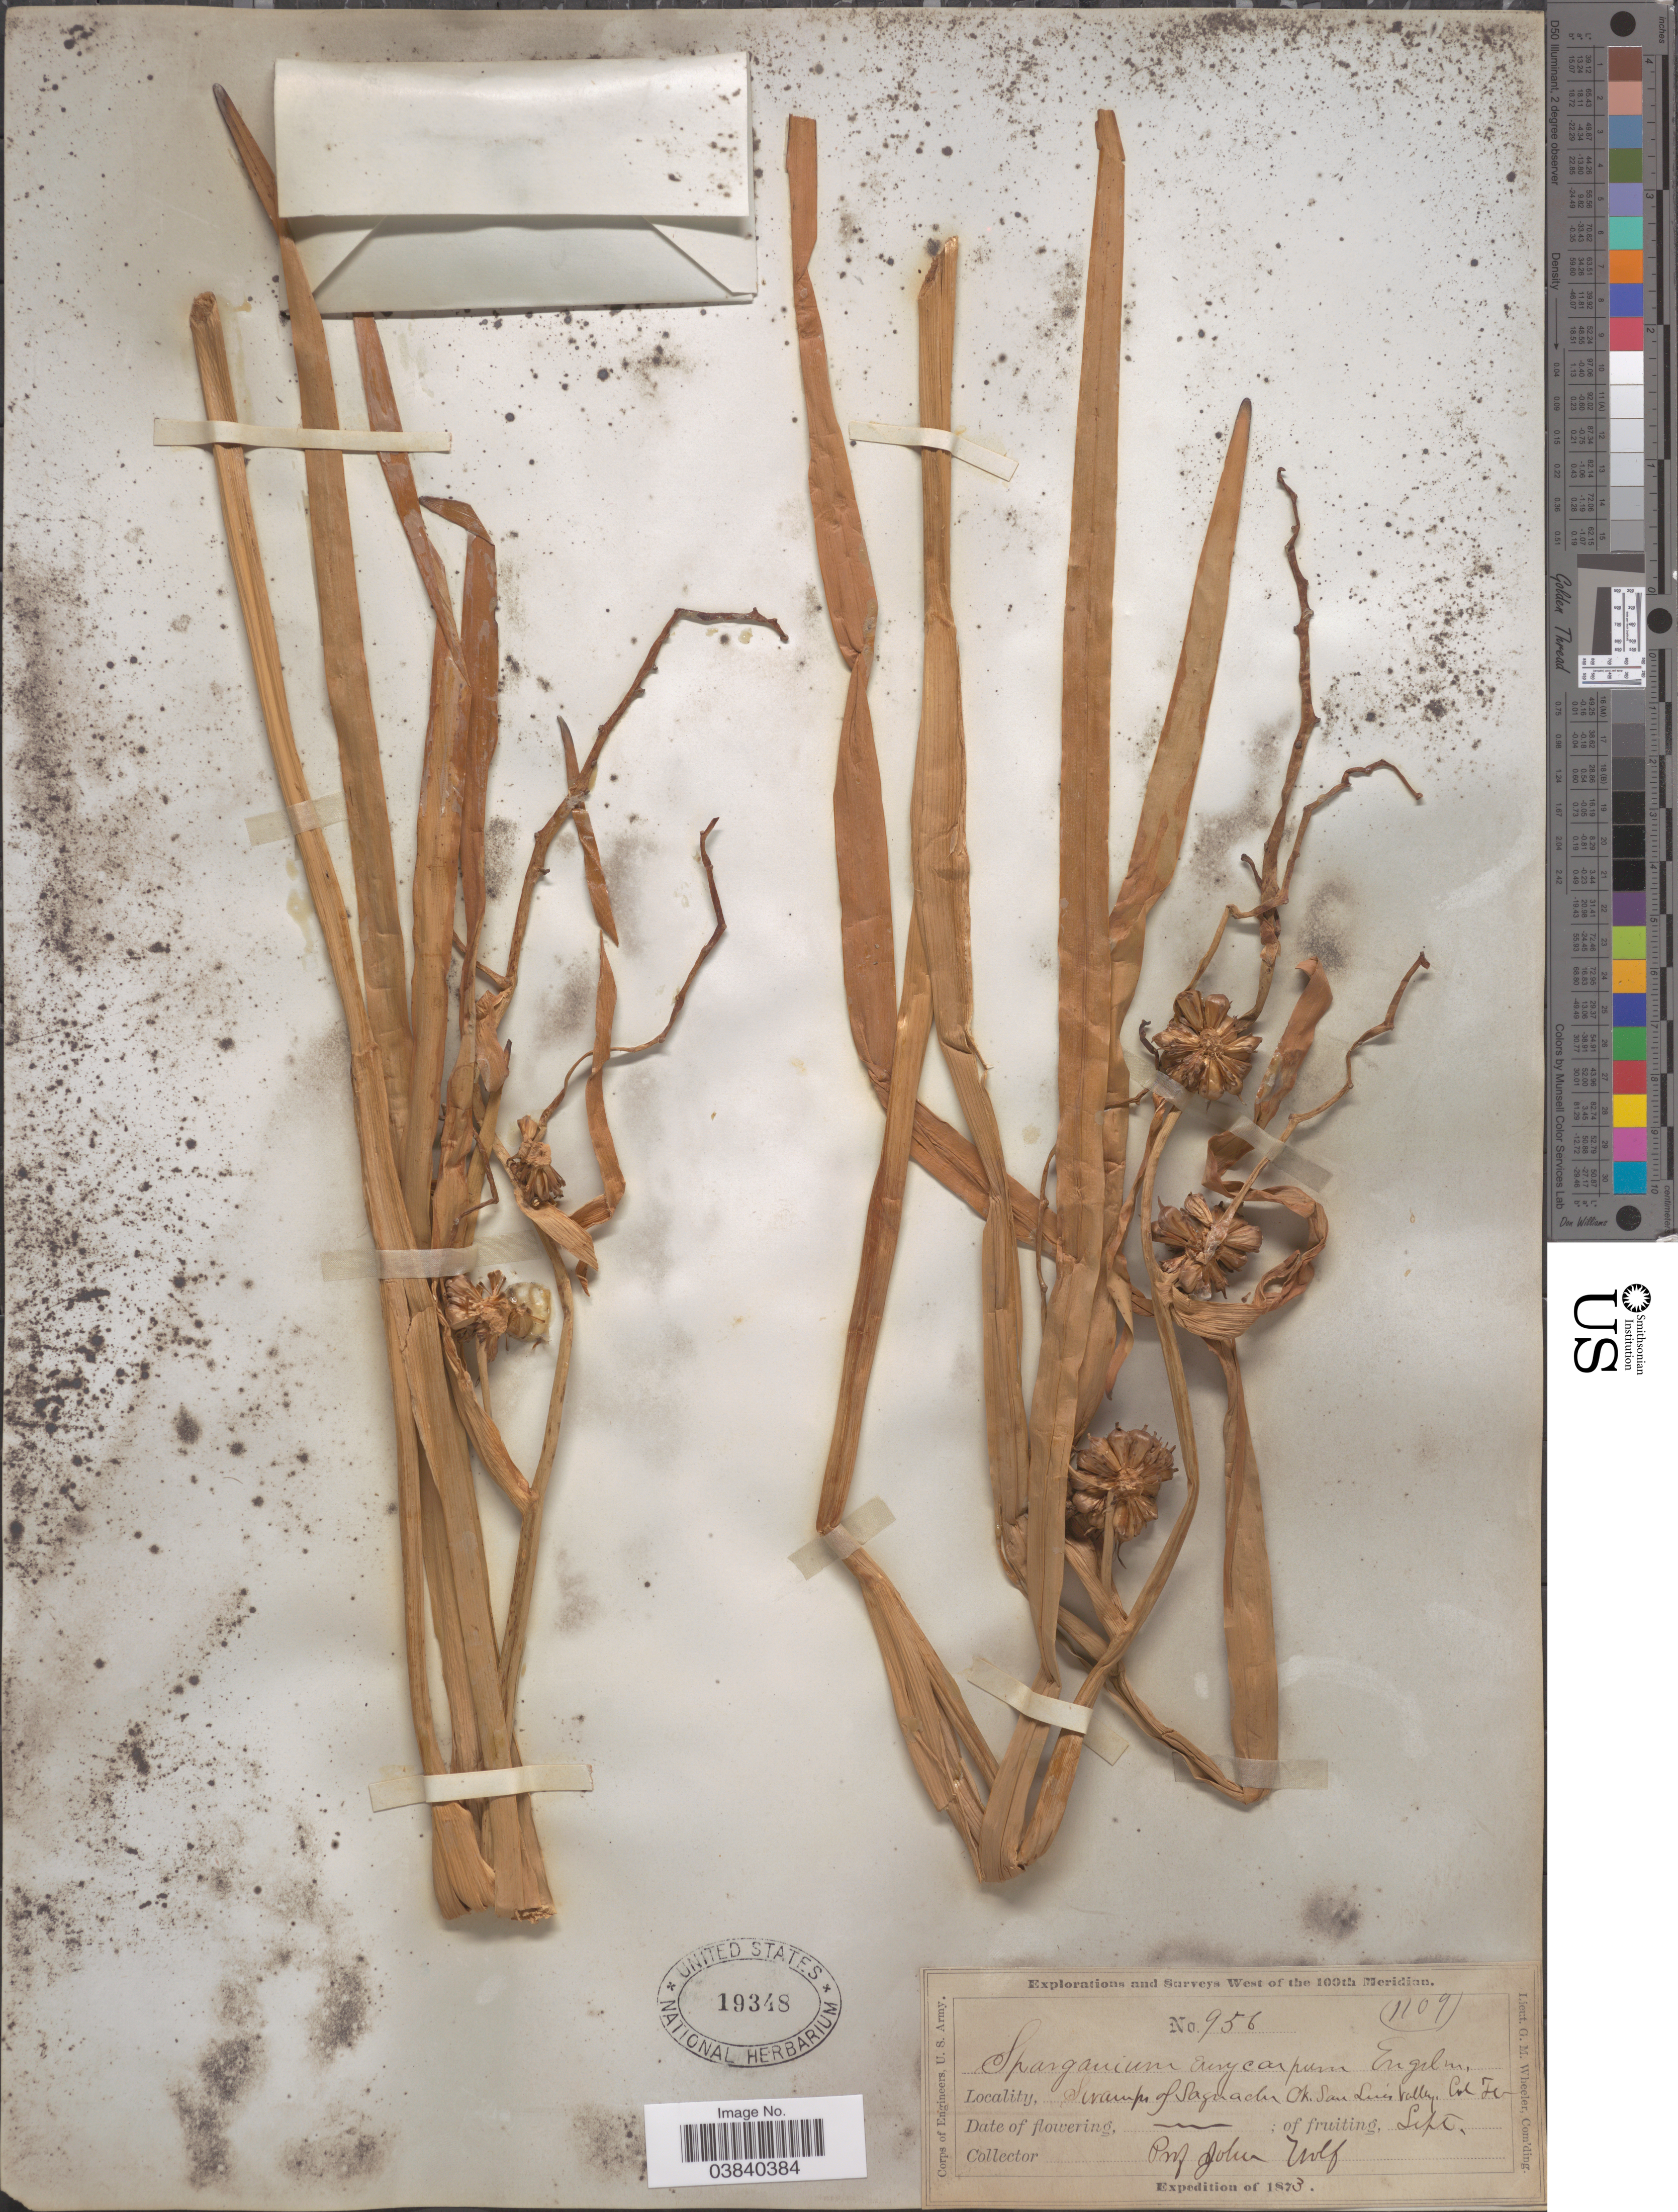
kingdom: Plantae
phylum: Tracheophyta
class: Liliopsida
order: Poales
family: Typhaceae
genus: Sparganium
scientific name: Sparganium eurycarpum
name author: Engelm.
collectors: J. Wolf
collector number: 956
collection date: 1873-09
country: United States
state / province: Colorado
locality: Swamps of Saguache Ck. San Luis Valley.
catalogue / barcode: US 19348